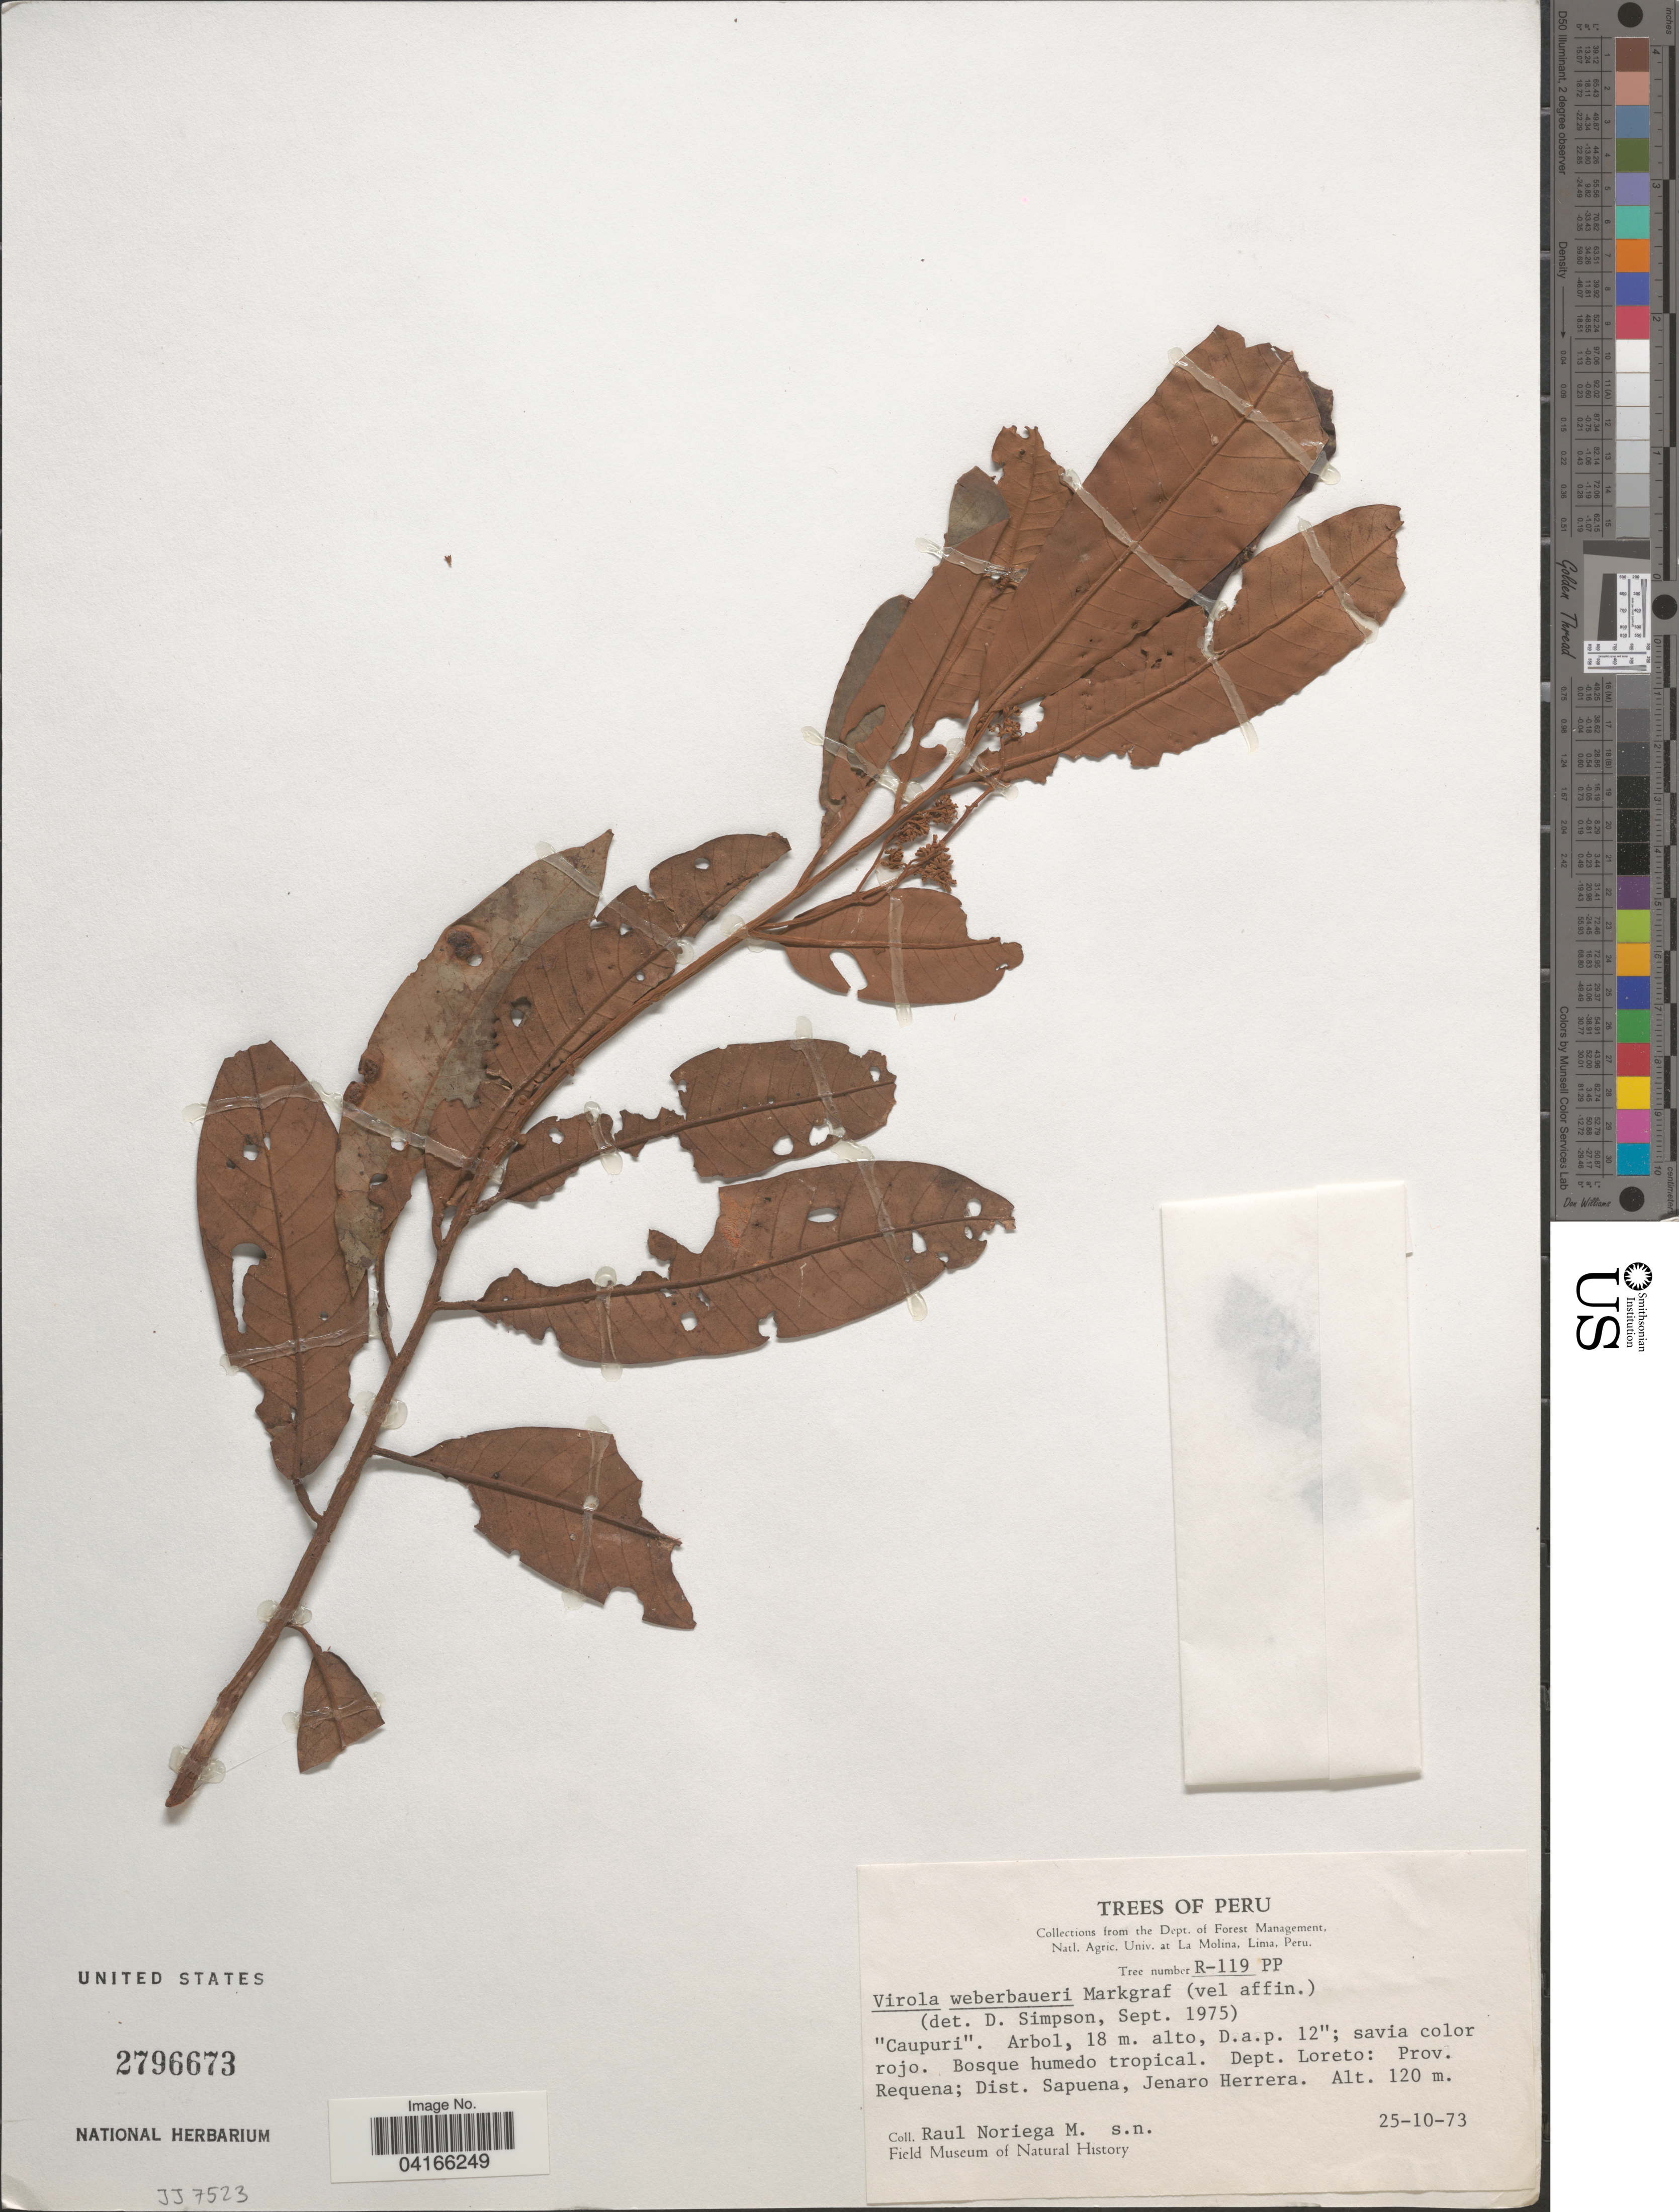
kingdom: Plantae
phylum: Tracheophyta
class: Magnoliopsida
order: Magnoliales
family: Myristicaceae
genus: Virola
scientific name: Virola weberbaueri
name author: Markgr.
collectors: R. Noriega M.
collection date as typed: Transcribed d/m/y: 25/10/73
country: Peru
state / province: Loreto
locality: Dept. Loreto: Prov. Requena; Dist. Sapuena, Jenaro Herrera.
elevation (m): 120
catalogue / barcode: US 2796673